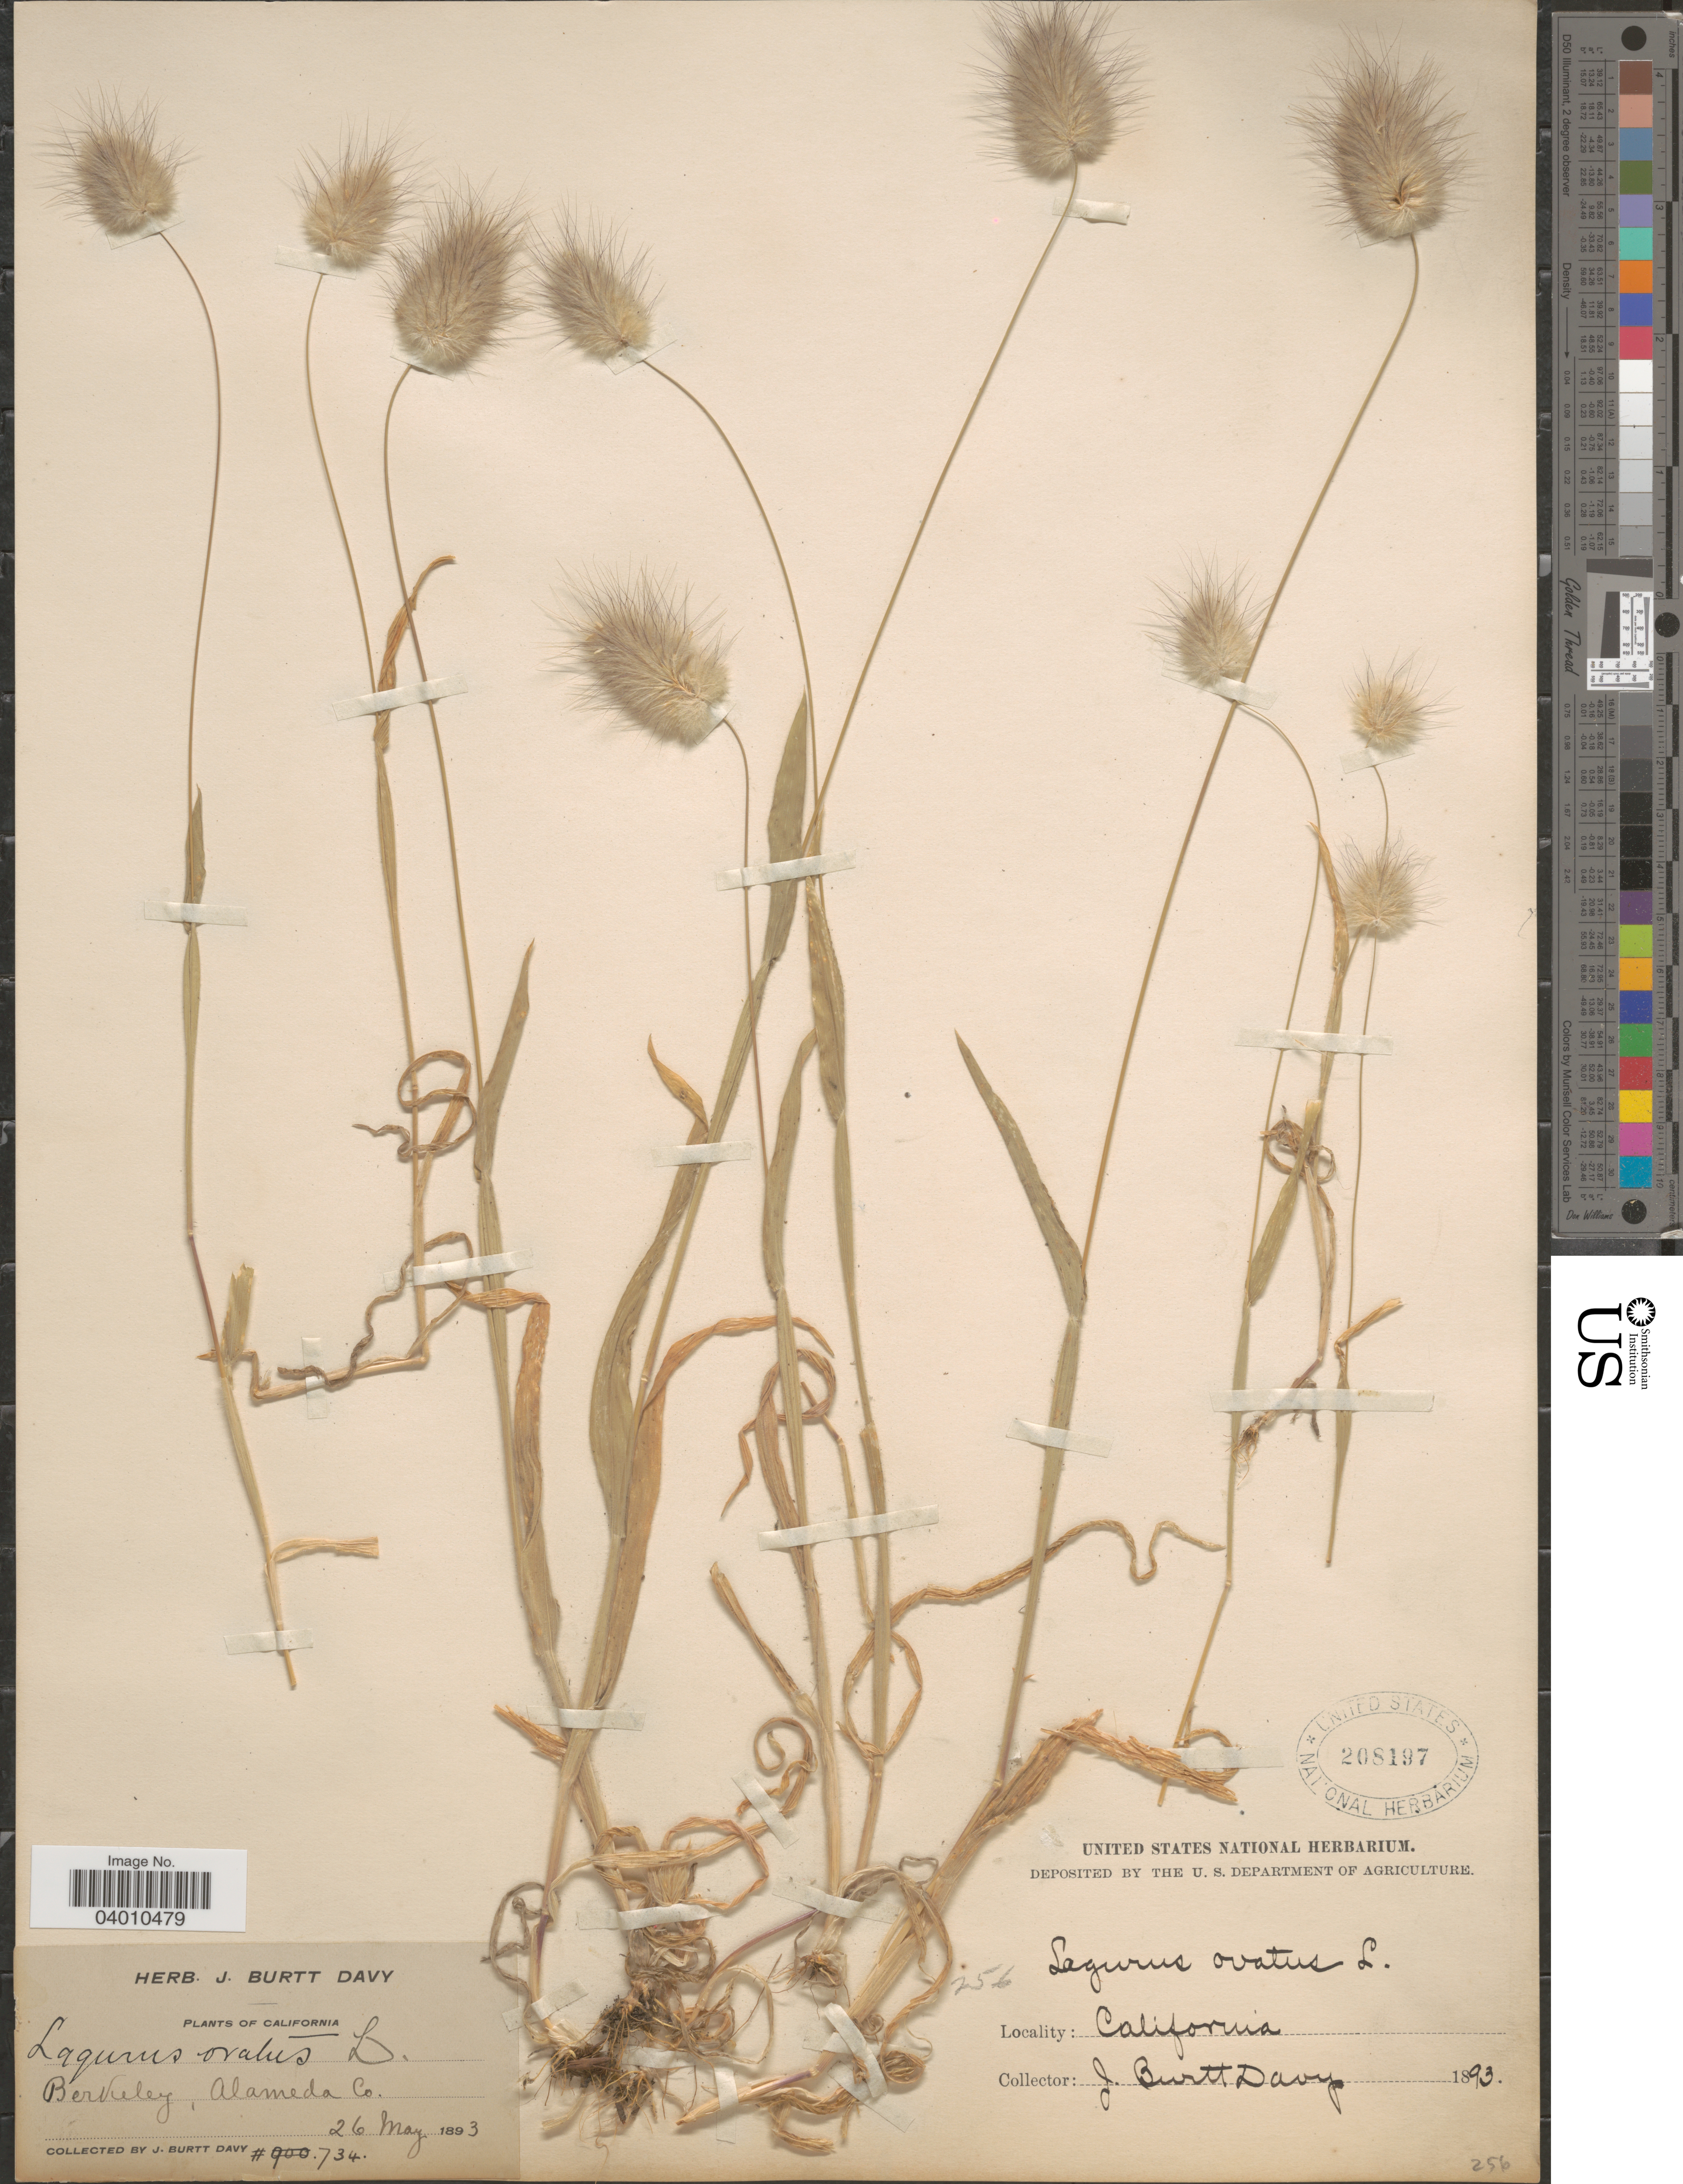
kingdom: Plantae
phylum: Tracheophyta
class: Liliopsida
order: Poales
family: Poaceae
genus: Lagurus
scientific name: Lagurus ovatus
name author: L.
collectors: J. Burtt Davy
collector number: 734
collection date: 1893-05-26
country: United States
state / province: California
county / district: Alameda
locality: Berkeley, Alameda Co.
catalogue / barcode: US 208197